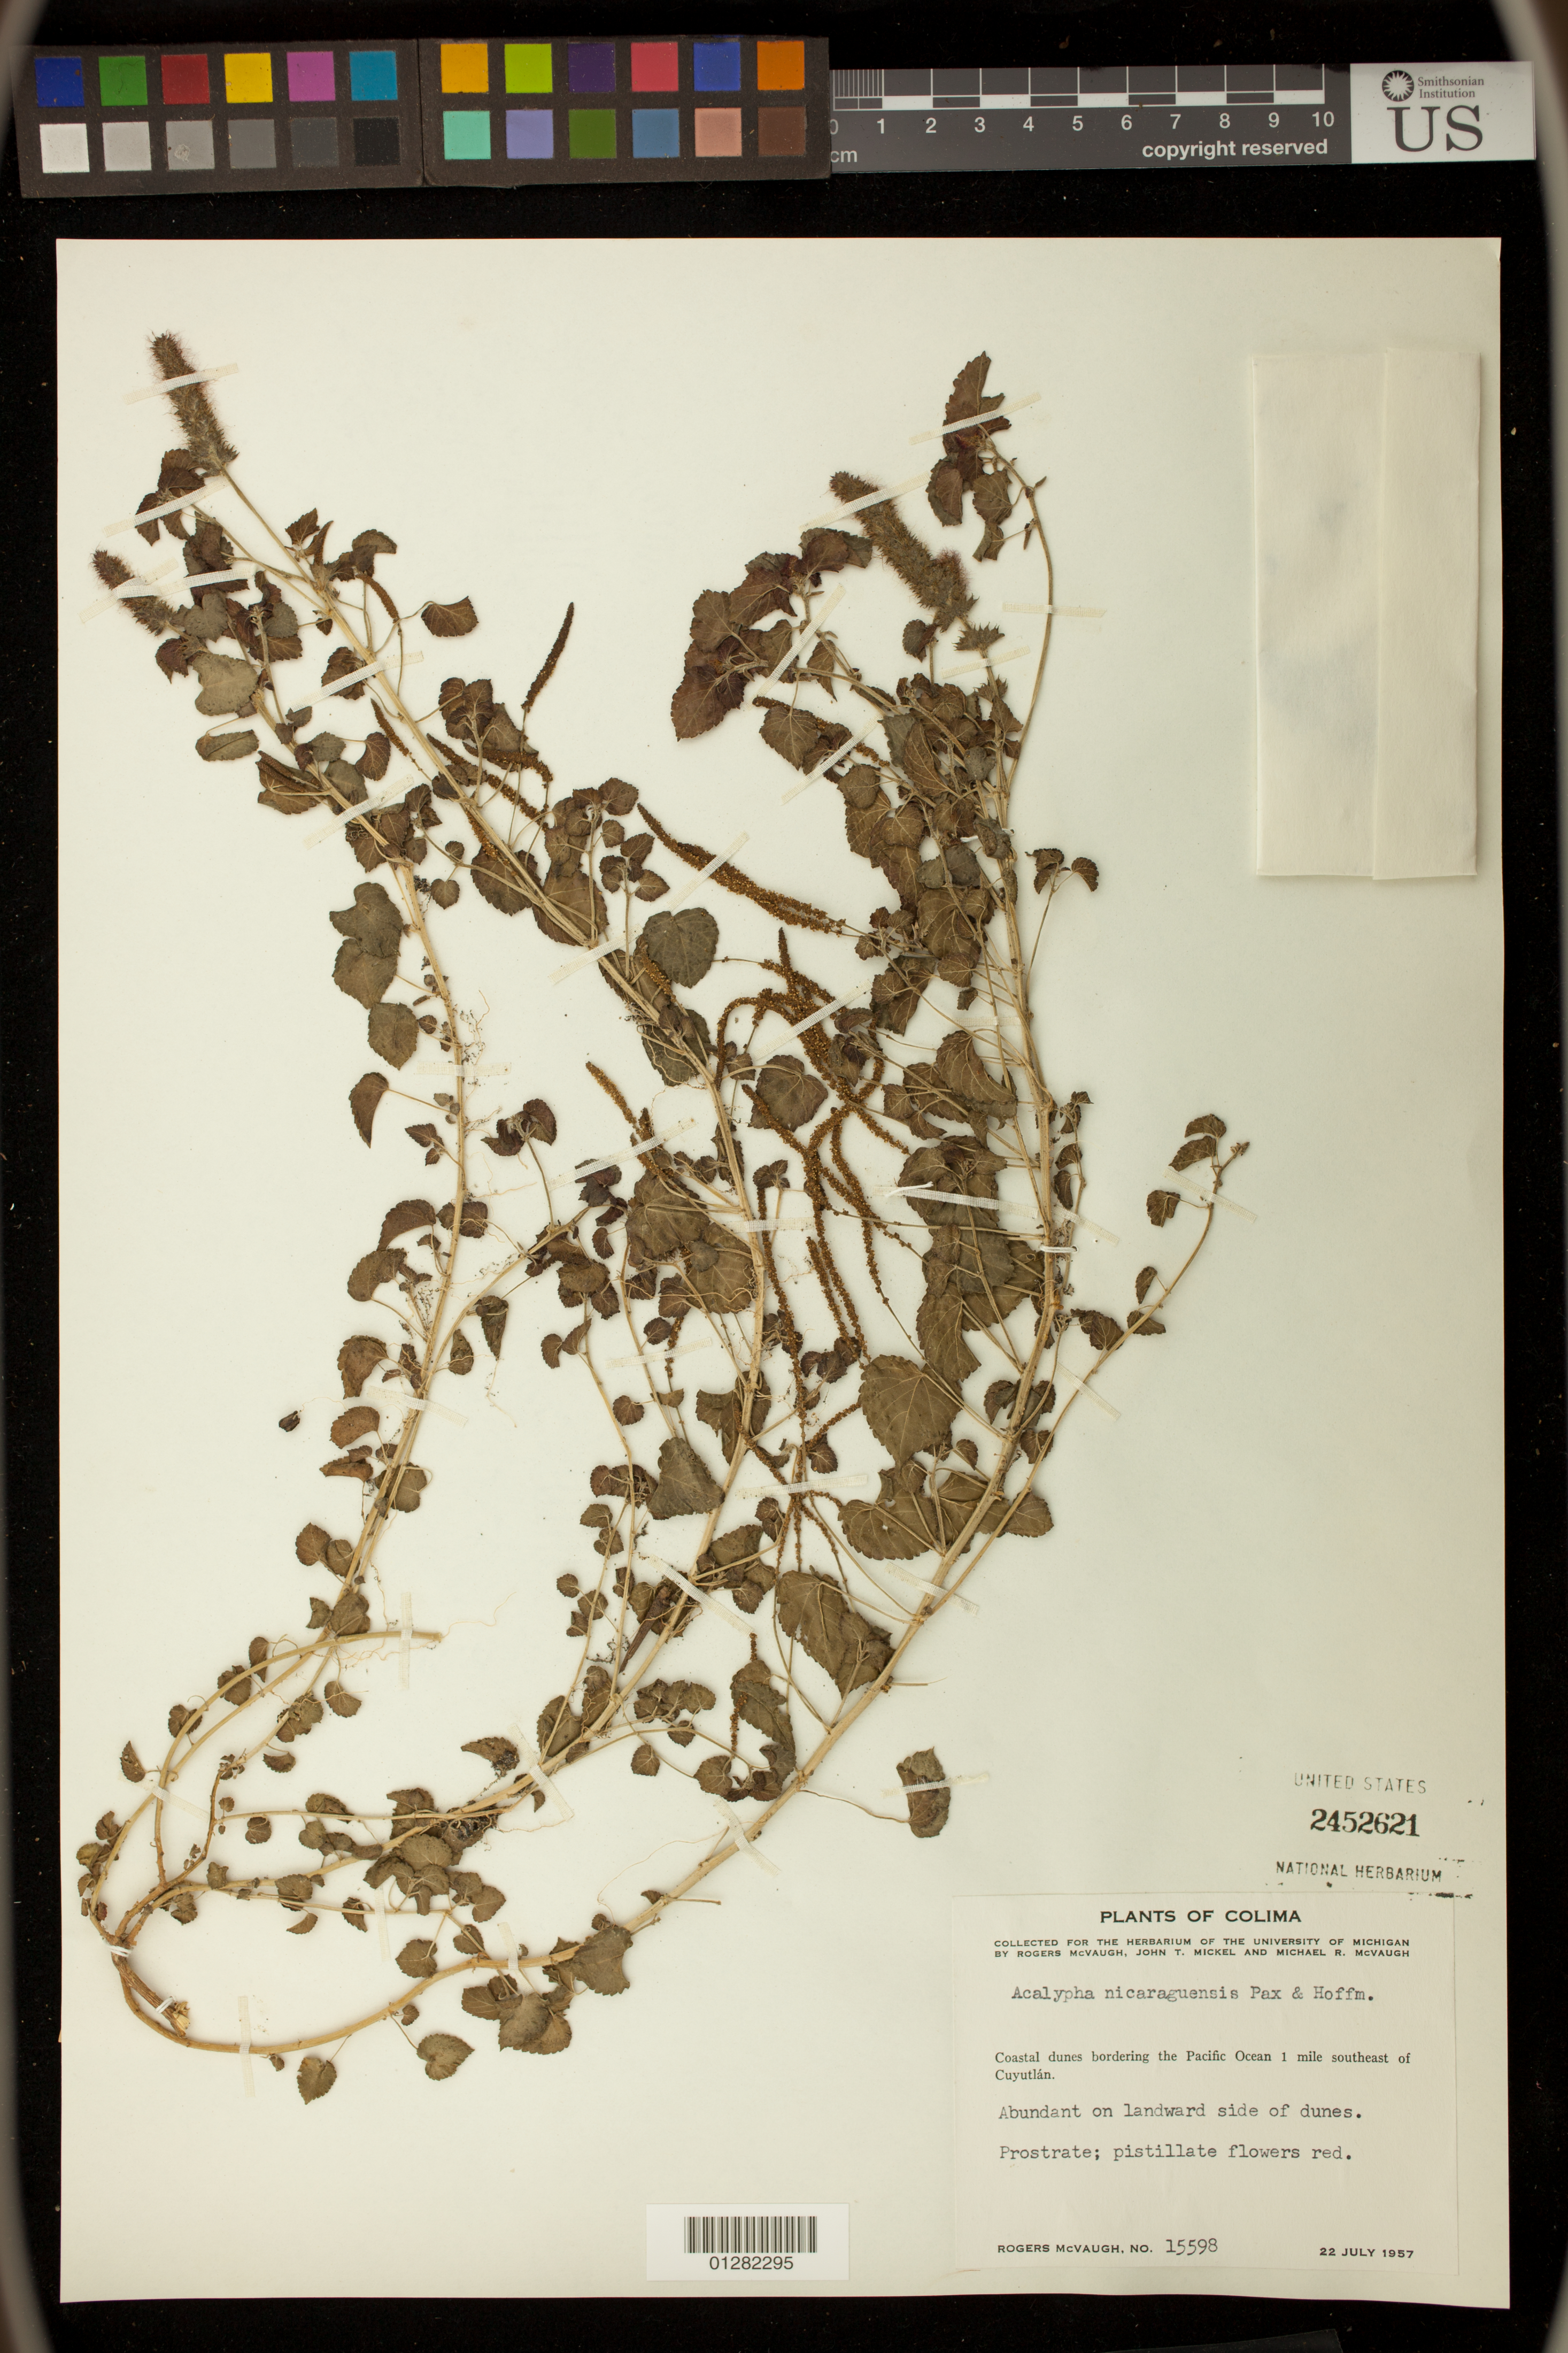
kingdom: Plantae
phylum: Tracheophyta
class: Magnoliopsida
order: Malpighiales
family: Euphorbiaceae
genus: Acalypha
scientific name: Acalypha nicaraguensis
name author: Pax & K. Hoffm.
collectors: P. C. Standley & J. Valerio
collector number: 15598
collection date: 1957-07-22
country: Mexico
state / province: Colima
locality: Coastal dunes bordering the Pacific Ocean 1 mile southeast of Cuyatlan.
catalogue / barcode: US 2452621